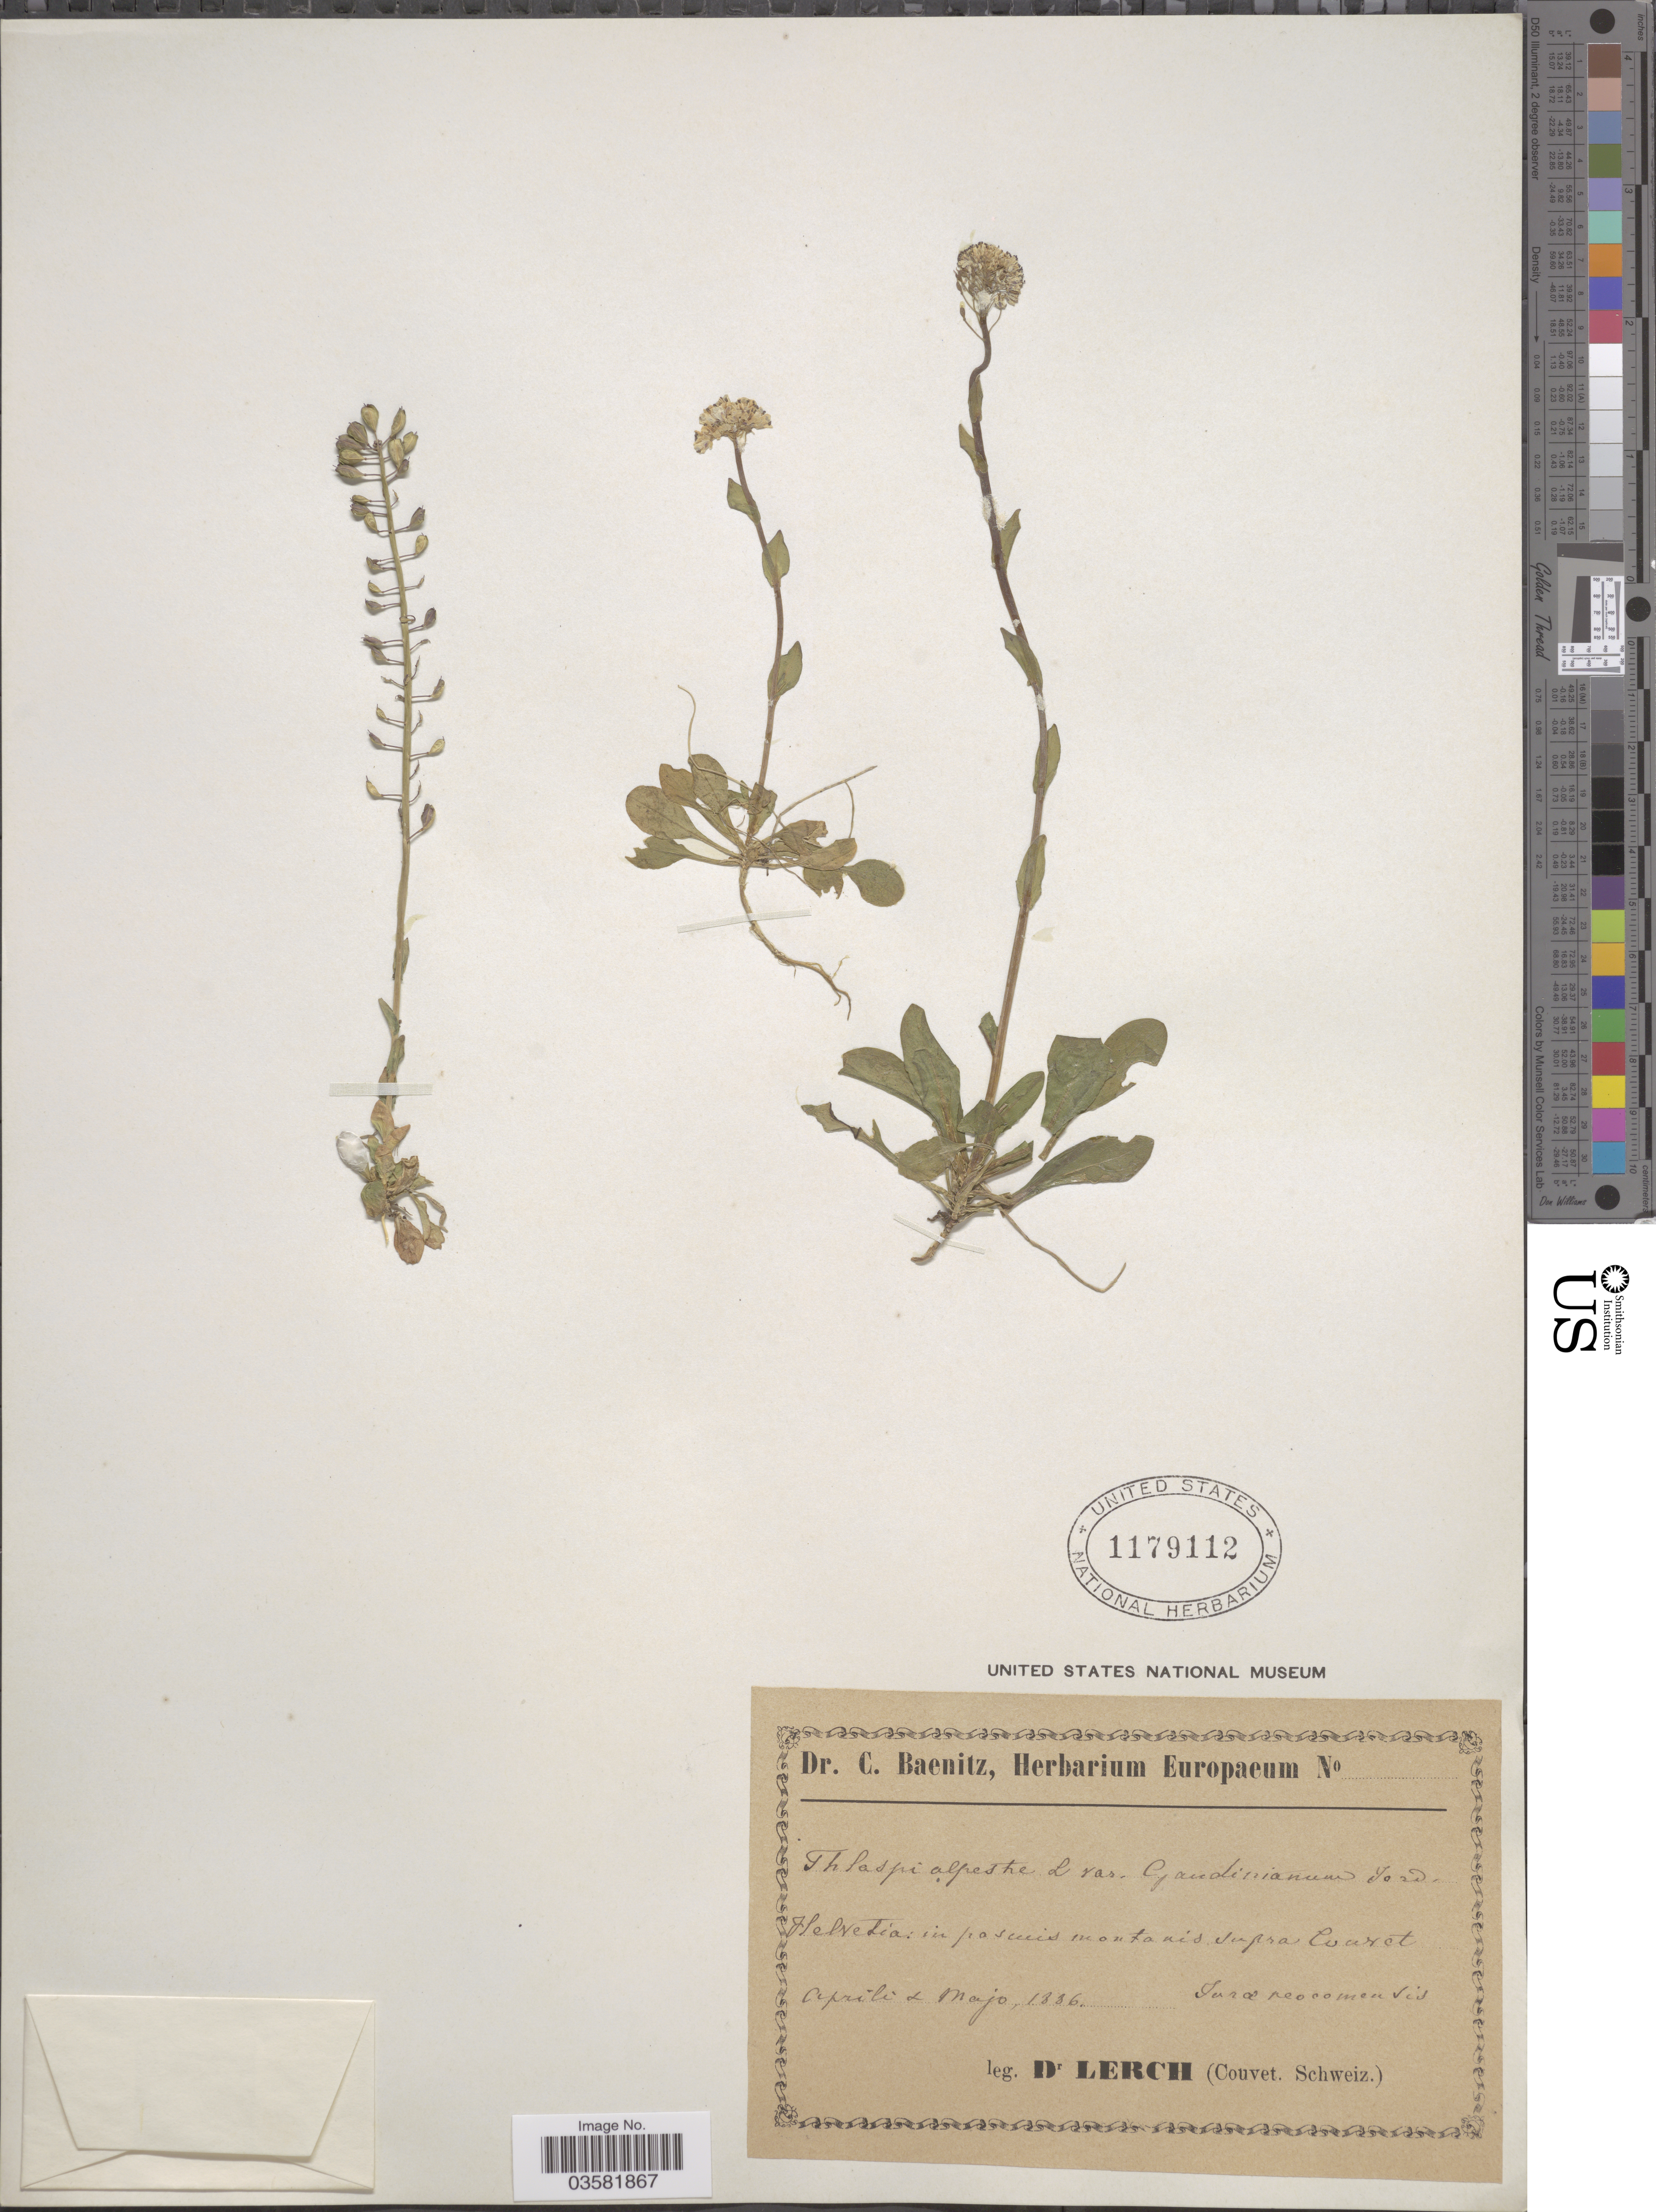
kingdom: Plantae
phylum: Tracheophyta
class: Magnoliopsida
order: Brassicales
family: Brassicaceae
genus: Thlaspi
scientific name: Thlaspi alpestre L. nom. illeg.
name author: L.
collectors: -. Lerch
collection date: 1886-04/1886-05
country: Switzerland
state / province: Neuchatel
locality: Helvetia: in pascuis montanis supra Couvet.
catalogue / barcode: US 1179112